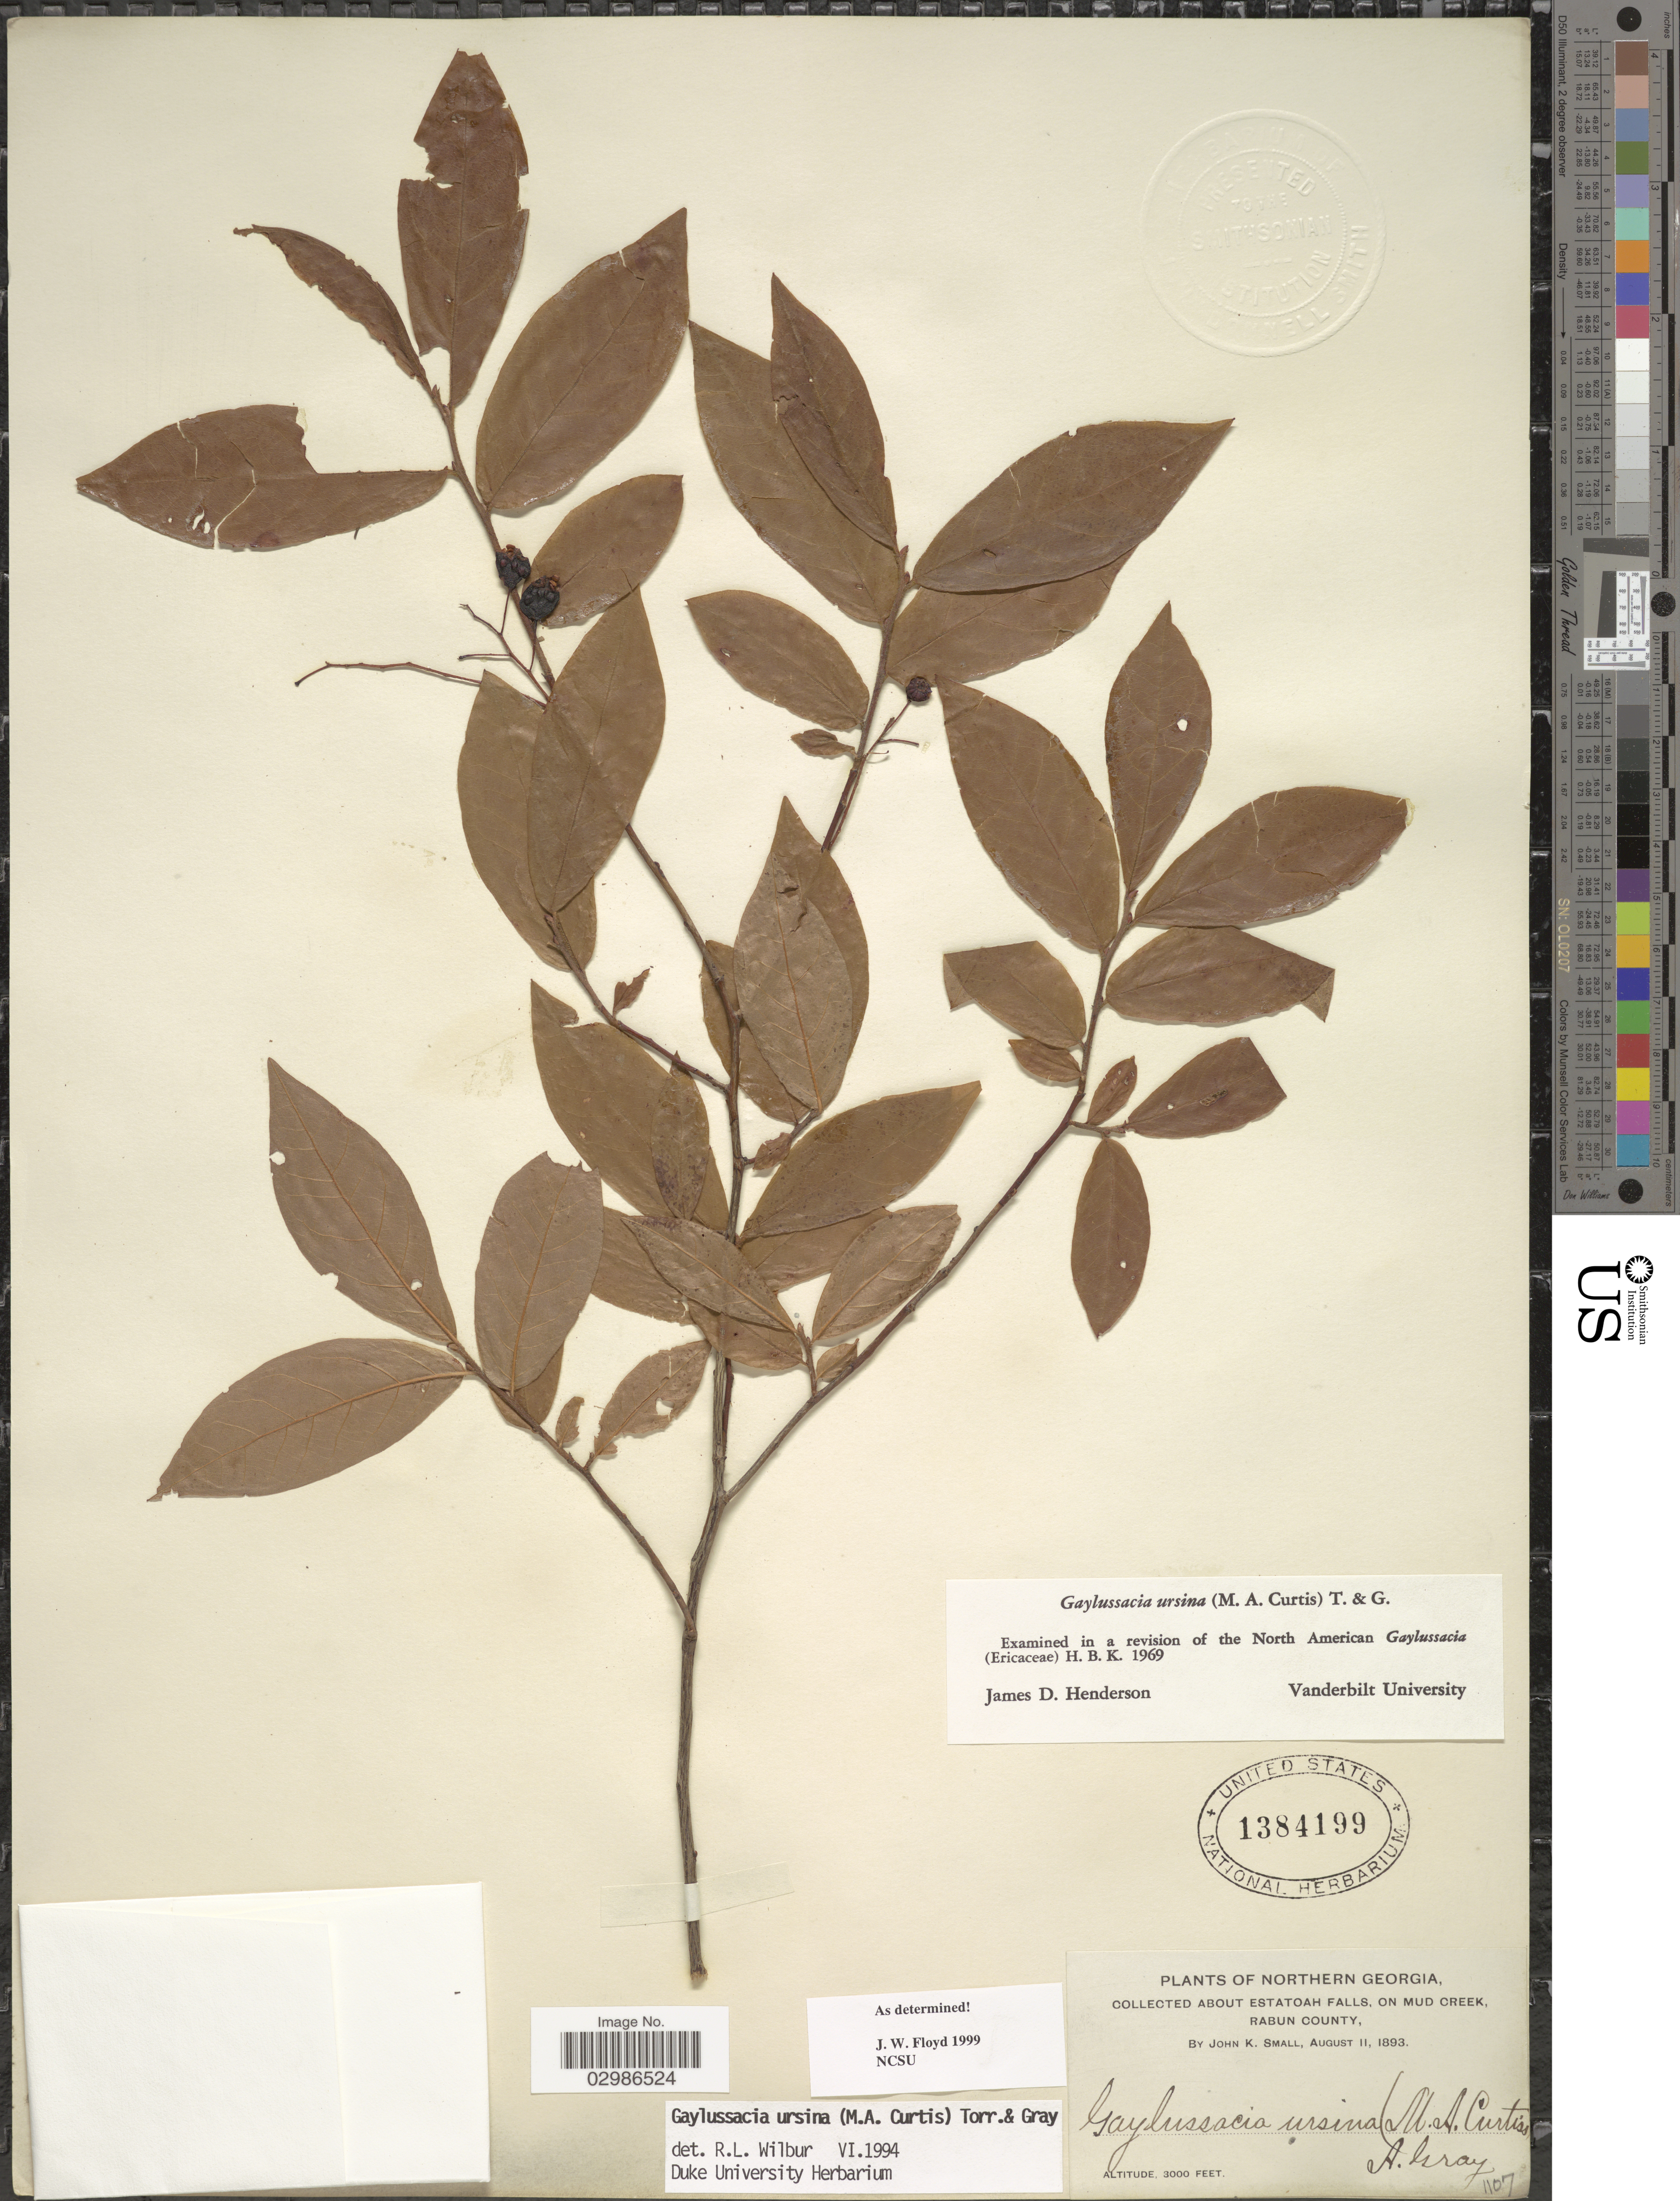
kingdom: Plantae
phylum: Tracheophyta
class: Magnoliopsida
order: Ericales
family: Ericaceae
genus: Gaylussacia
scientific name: Gaylussacia ursina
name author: (M.A. Curtis) Torr. & A. Gray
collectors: J. K. Small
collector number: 1107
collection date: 1893-08-11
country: United States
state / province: Georgia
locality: Northern Georgia. About Estatoah Falls, on Mud Creek, Rabun County.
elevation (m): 914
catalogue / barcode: US 1384199